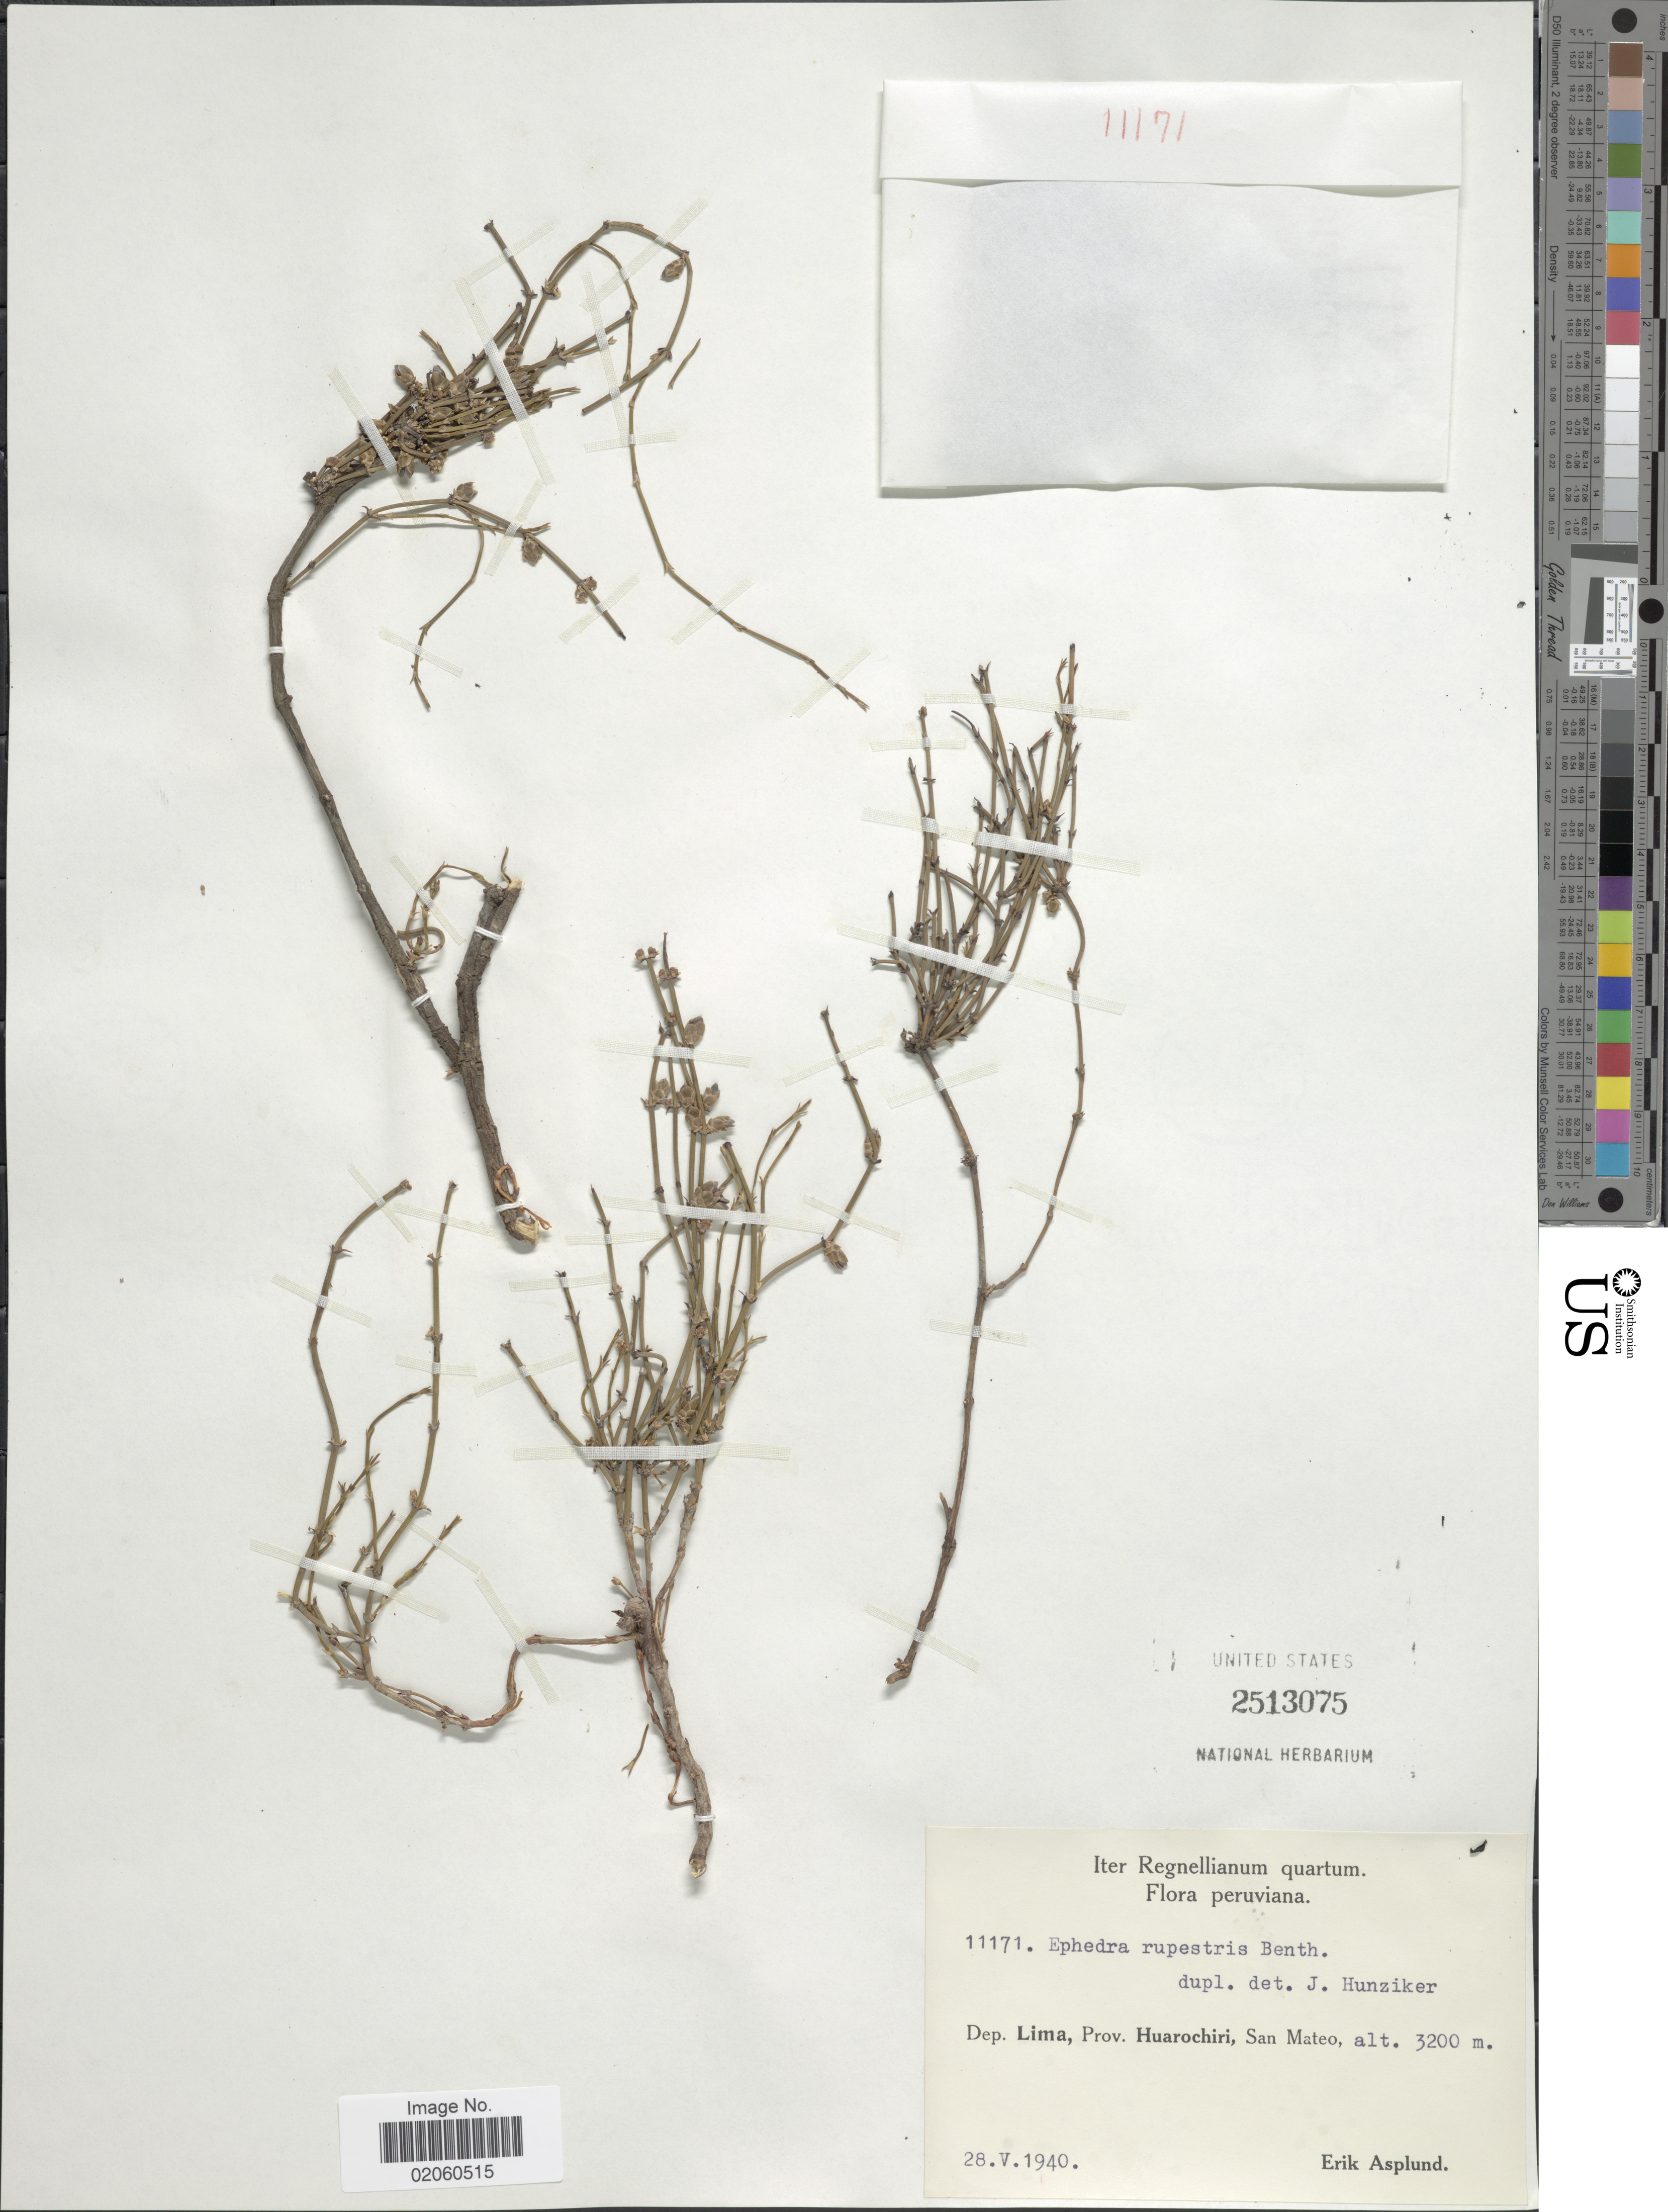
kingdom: Plantae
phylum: Tracheophyta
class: Gnetopsida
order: Ephedrales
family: Ephedraceae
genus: Ephedra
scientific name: Ephedra rupestris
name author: Benth.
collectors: E. Asplund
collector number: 11171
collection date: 1940-05-28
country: Peru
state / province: Lima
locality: Prov. Huarochiri, San Mateo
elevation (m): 3200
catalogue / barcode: US 2513075